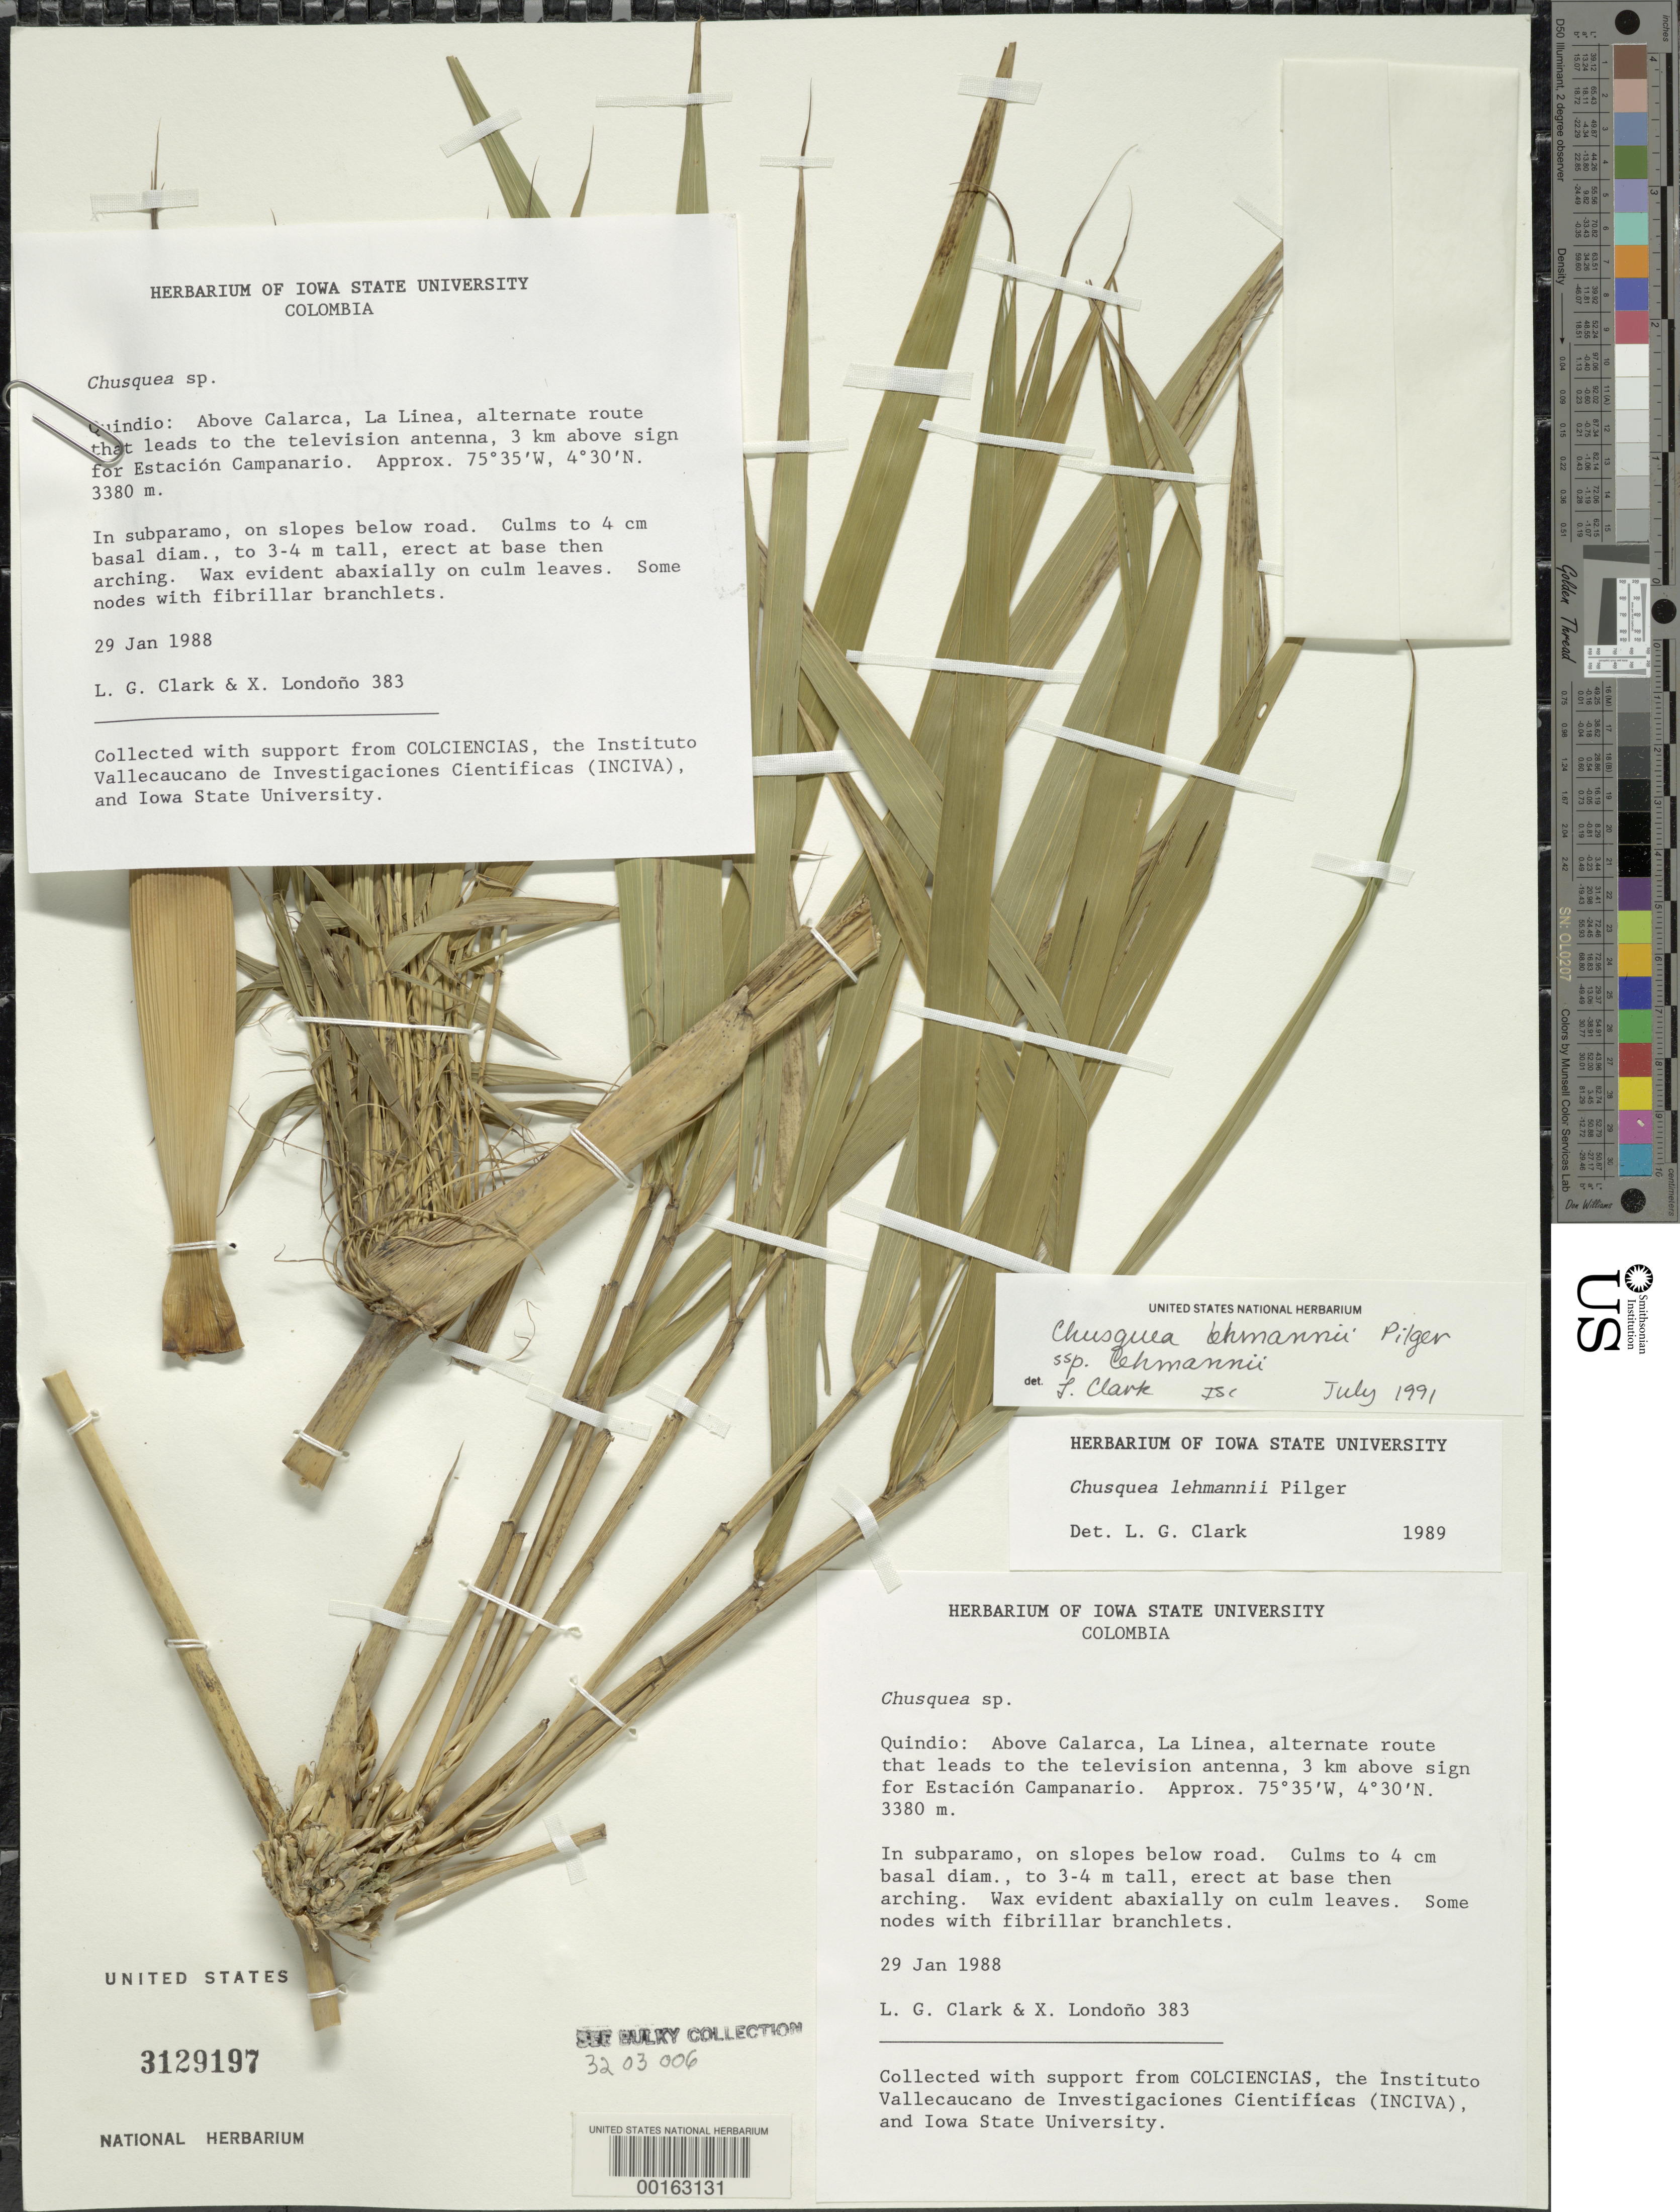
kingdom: Plantae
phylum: Tracheophyta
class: Liliopsida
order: Poales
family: Poaceae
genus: Chusquea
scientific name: Chusquea lehmannii subsp. lehmannii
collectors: L. G. Clark & X. Londoño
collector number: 383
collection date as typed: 29 Jan 1988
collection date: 1988-01-29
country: Colombia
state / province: Quindío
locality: Above calarca, la linea, alternate route that leads to the television antenna, 3 km above sign for estacion Campanario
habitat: In subparamo, on slopes below road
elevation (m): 3380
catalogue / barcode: US 3129197